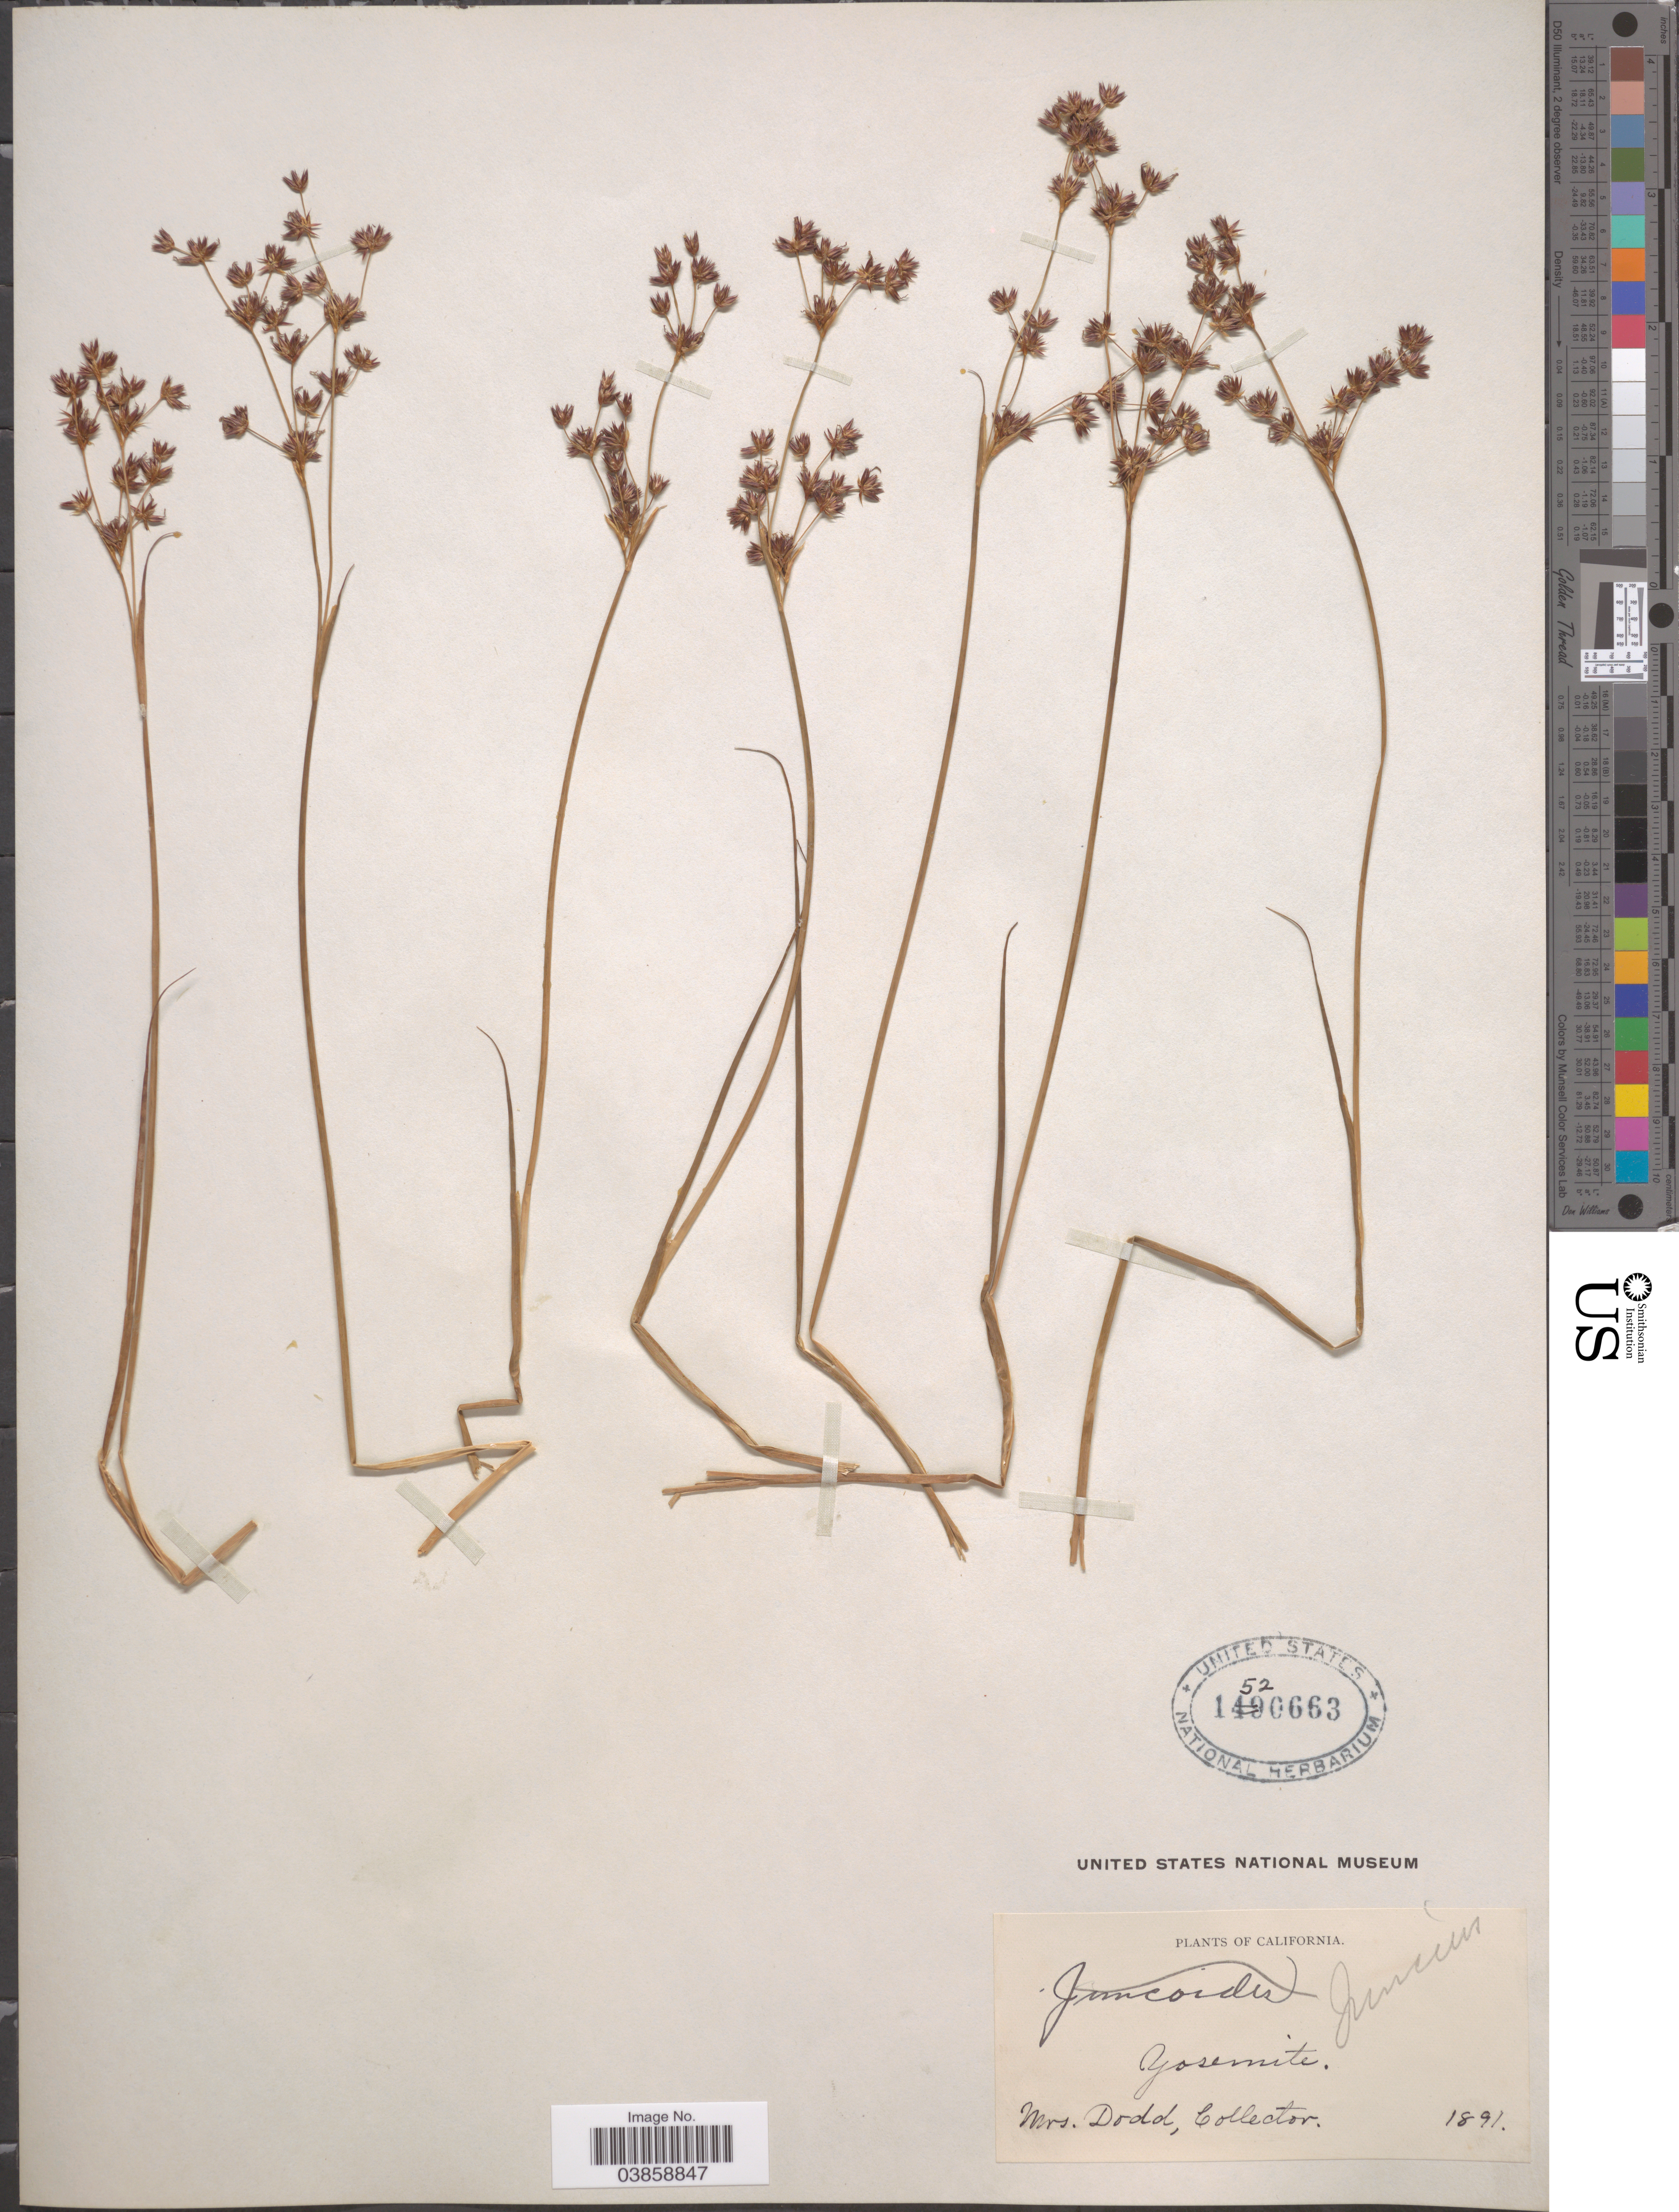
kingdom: Plantae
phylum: Tracheophyta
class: Liliopsida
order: Poales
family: Juncaceae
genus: Juncus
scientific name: Juncus sp.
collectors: Dodds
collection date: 1891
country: United States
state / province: California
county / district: Mariposa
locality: Yosemite.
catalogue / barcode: US 1520663